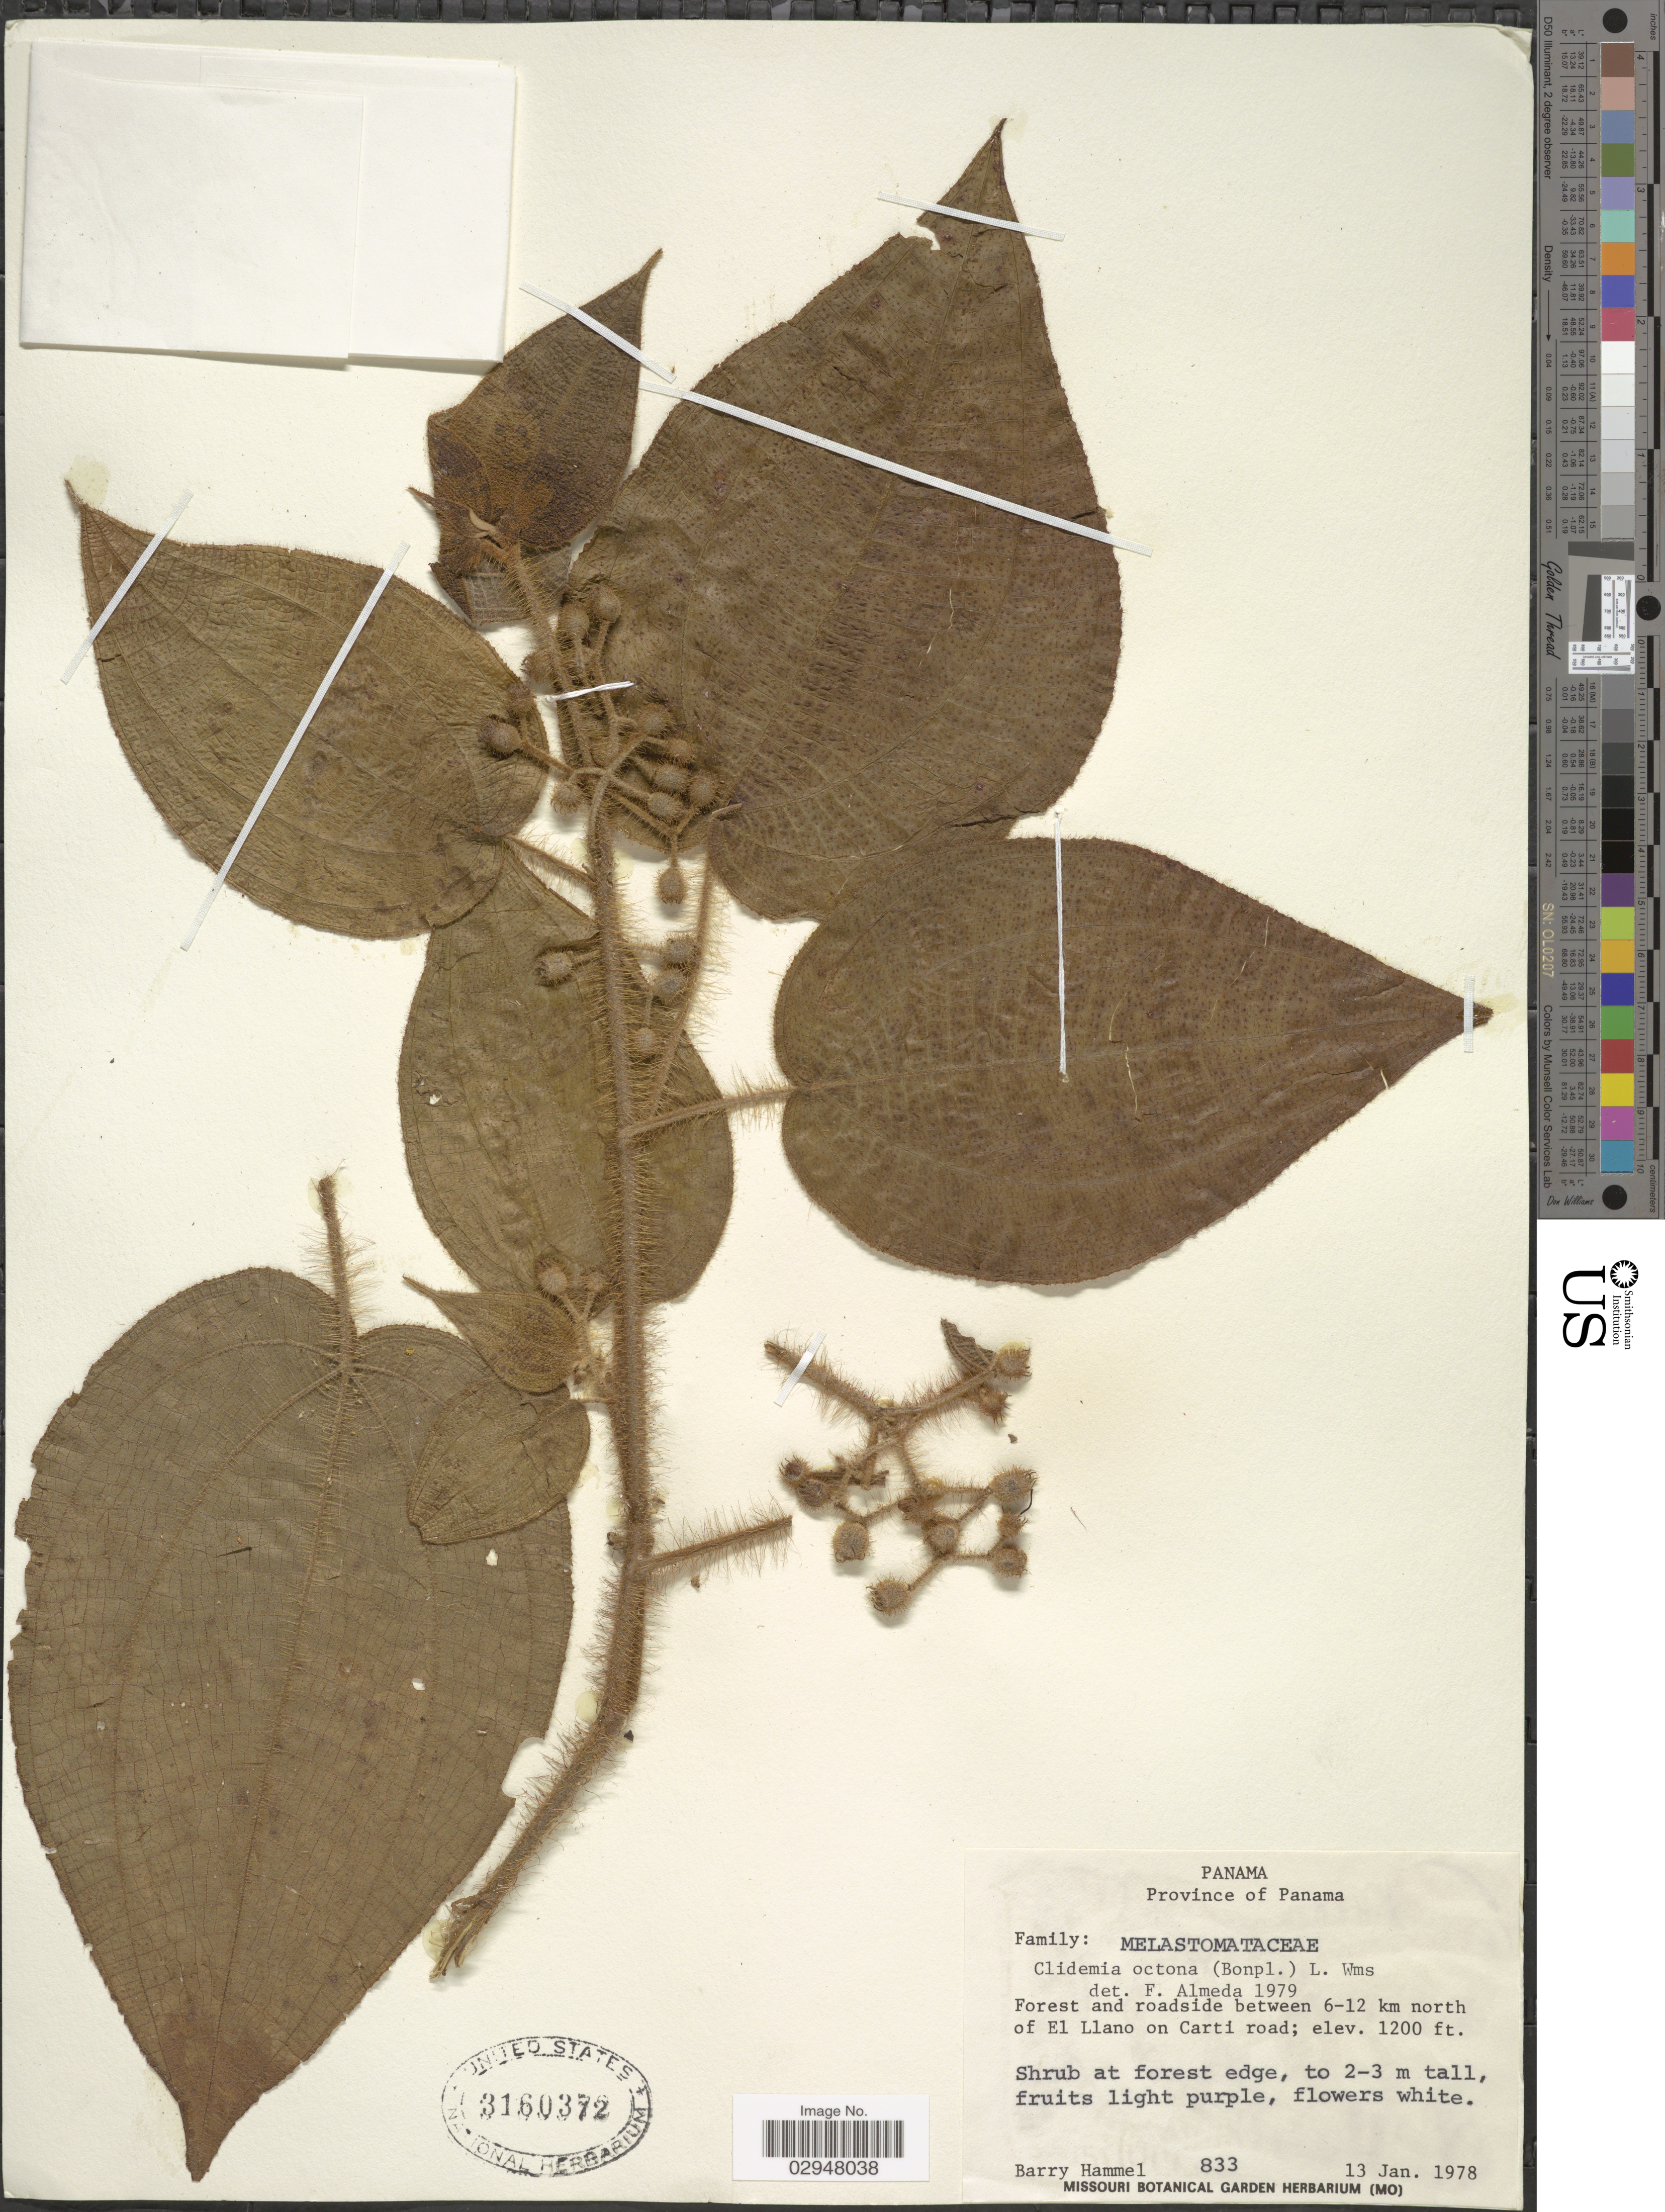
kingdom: Plantae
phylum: Tracheophyta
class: Magnoliopsida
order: Myrtales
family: Melastomataceae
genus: Clidemia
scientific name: Clidemia octona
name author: (Bonpl.) L.O. Williams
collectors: B. Hammel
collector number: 833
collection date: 1978-01-13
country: Panama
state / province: Panamá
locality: Forest and roadside between 6-12 km north of El Llano on Carti road.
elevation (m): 366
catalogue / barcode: US 3160372